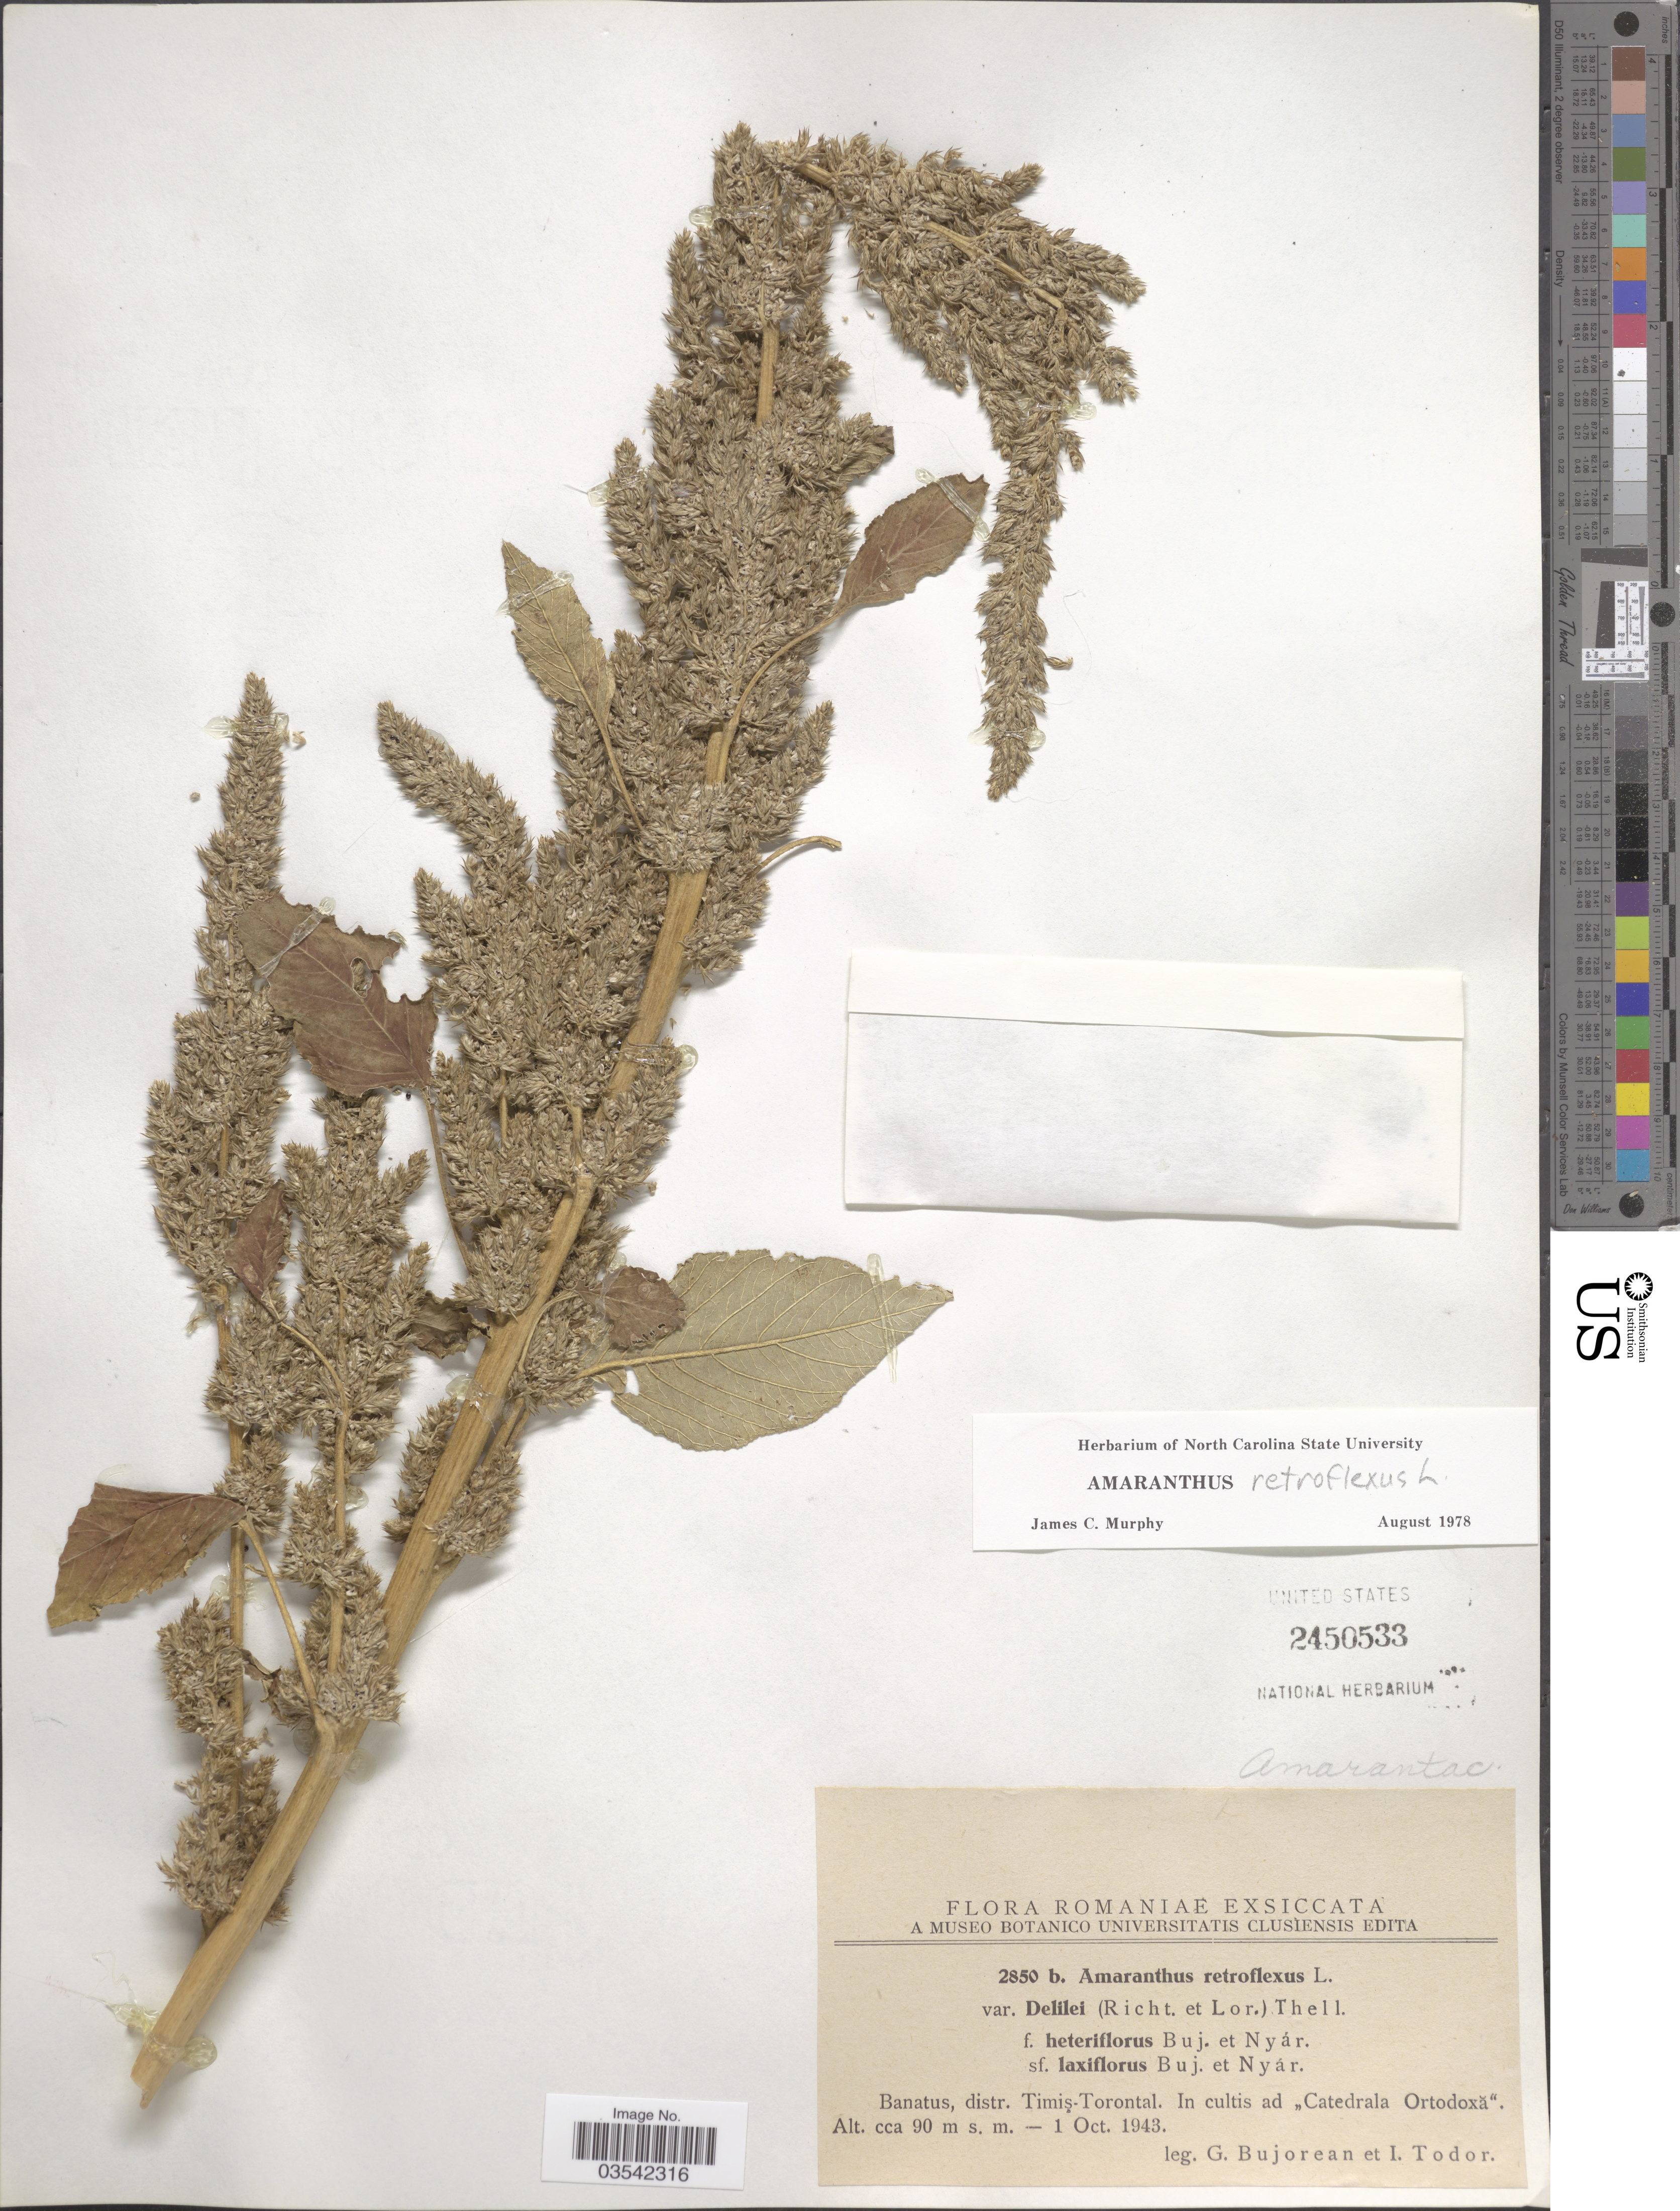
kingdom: Plantae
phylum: Tracheophyta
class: Magnoliopsida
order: Caryophyllales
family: Amaranthaceae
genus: Amaranthus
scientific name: Amaranthus retroflexus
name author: L.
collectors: G. Bujorean & I. Todor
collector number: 2850b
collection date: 1943-10-01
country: Romania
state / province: Timis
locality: Banatus, distr. Timiş-Torontal. In cultis ad "Catedrala Ortodoxă".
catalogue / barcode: US 2450533